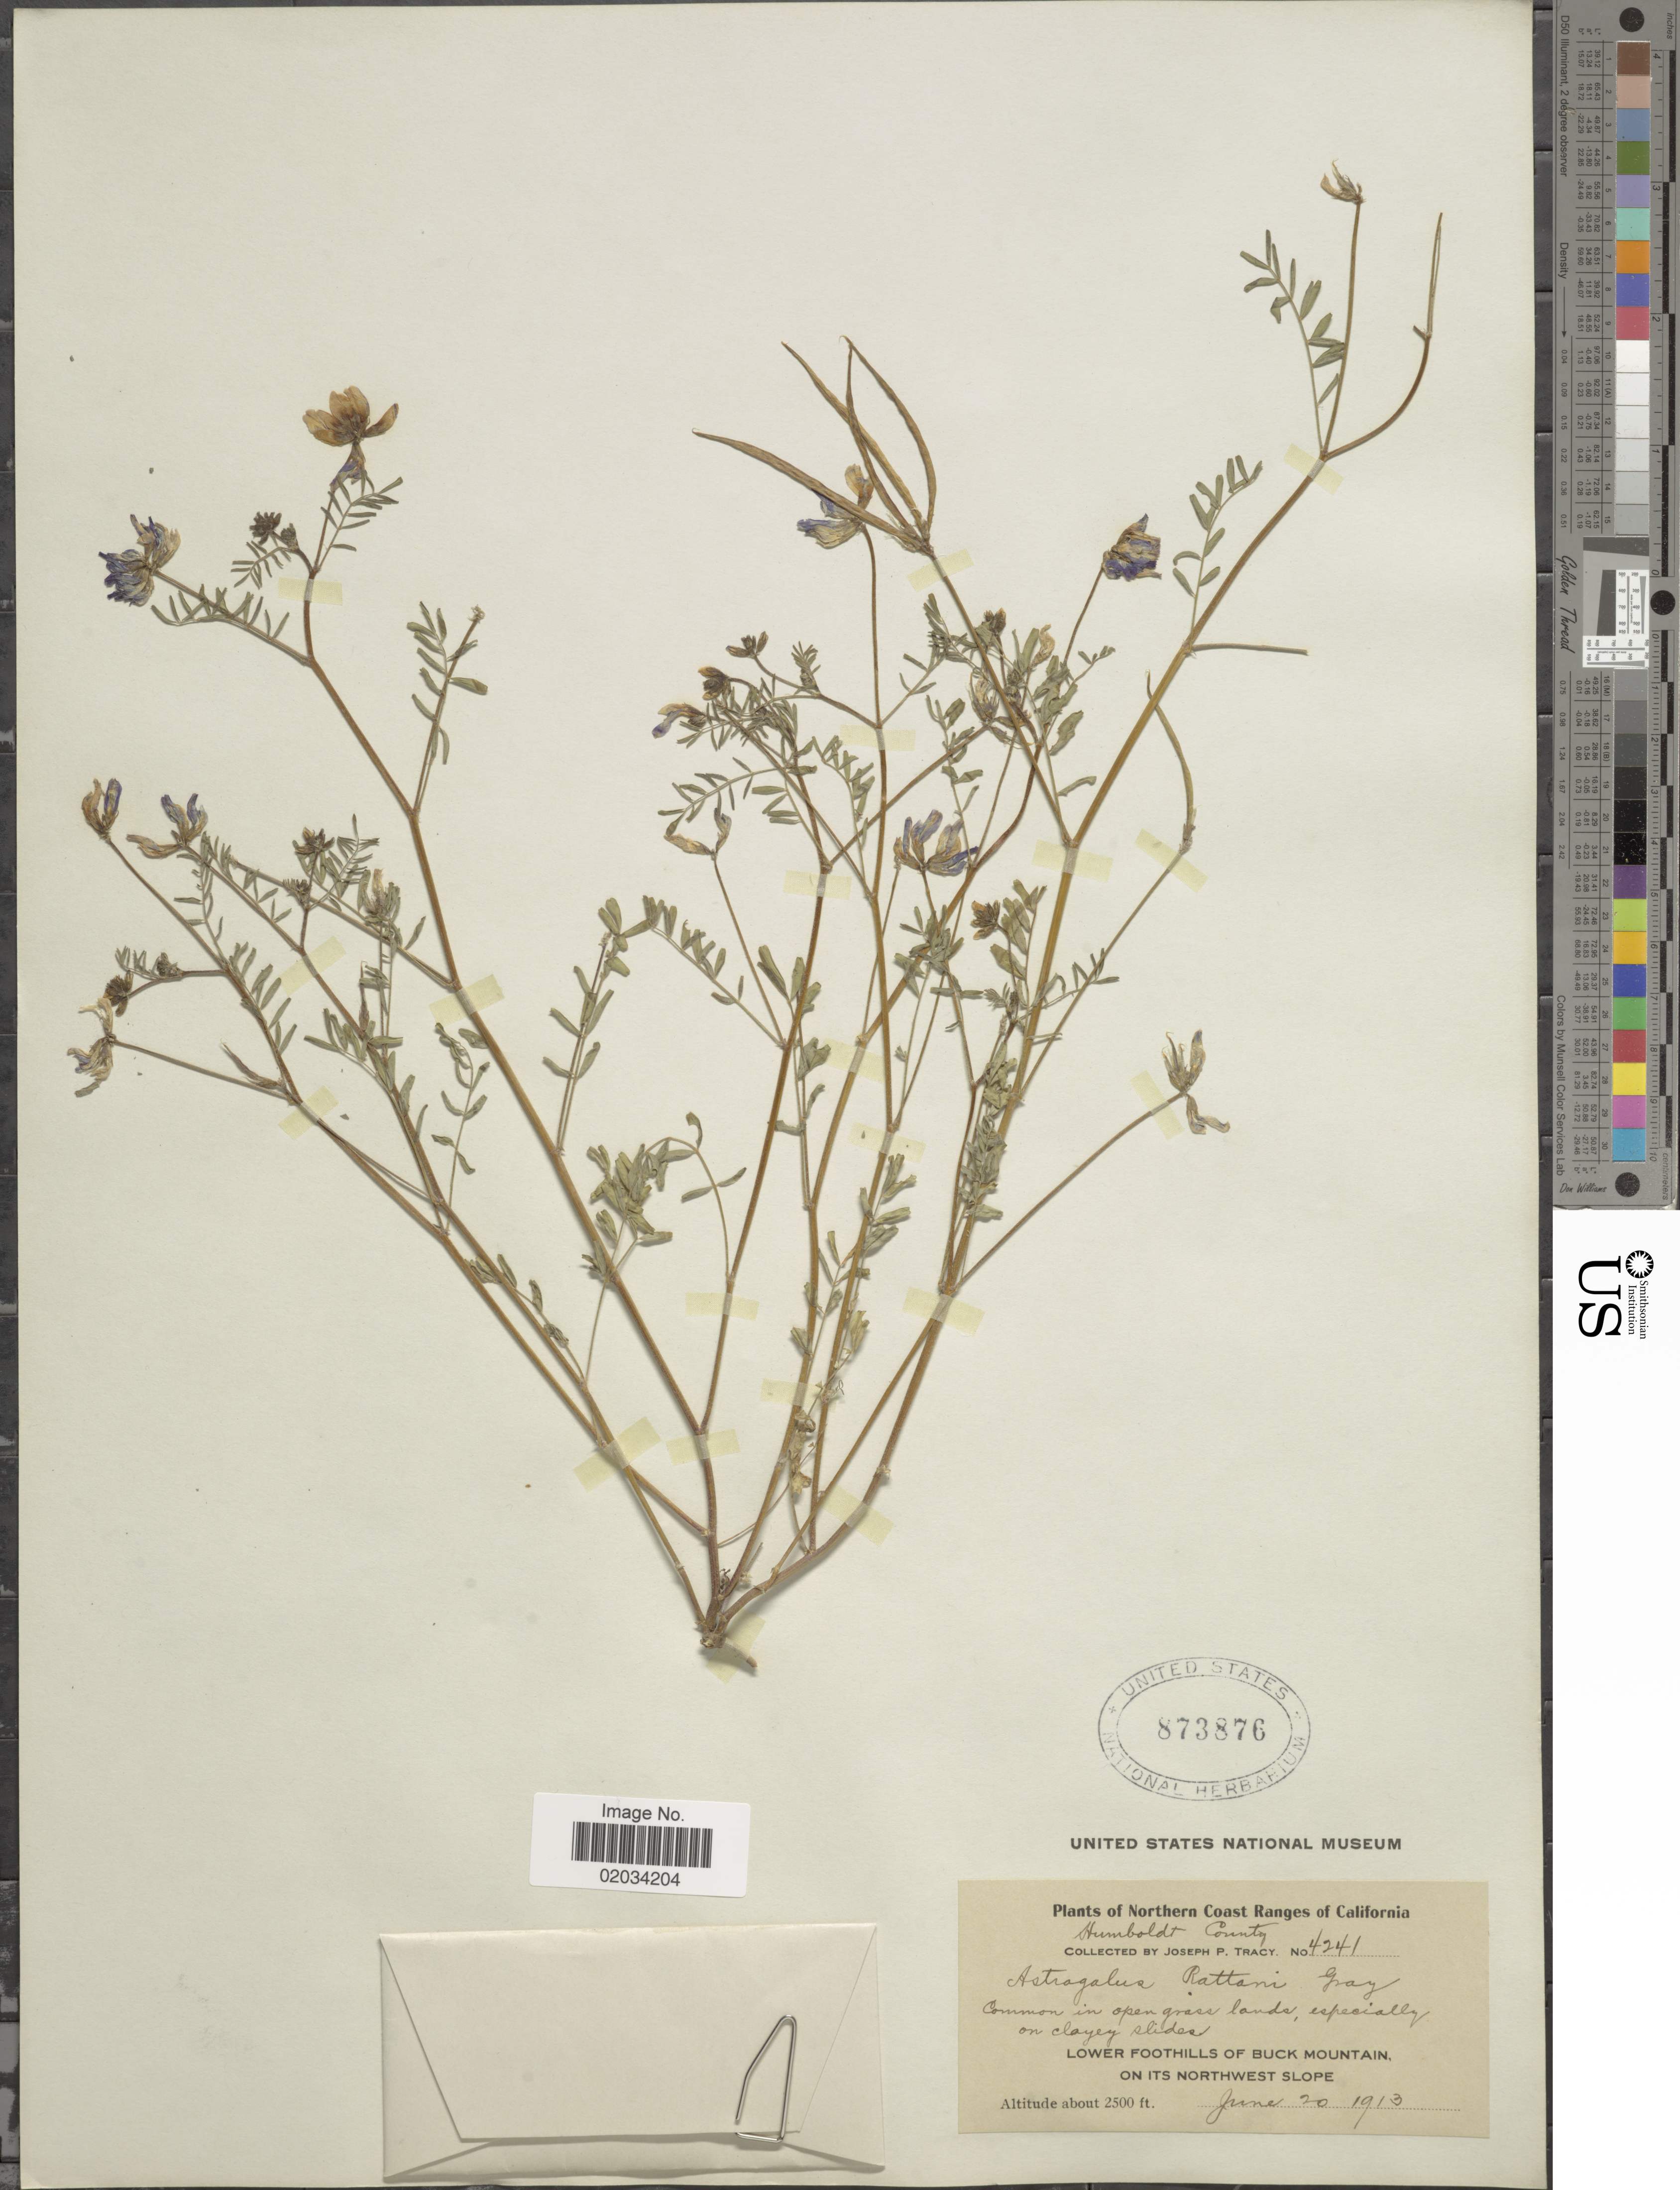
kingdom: Plantae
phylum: Tracheophyta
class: Magnoliopsida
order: Fabales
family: Fabaceae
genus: Astragalus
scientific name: Astragalus rattanii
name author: A. Gray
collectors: J. Tracy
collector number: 4241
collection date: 1913-06-20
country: United States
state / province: California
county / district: Humboldt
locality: Northern Coast Ranges of California, Humboldt County, Lower foothills of Buck Mountain on its Northwest slope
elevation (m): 762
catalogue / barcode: US 873876